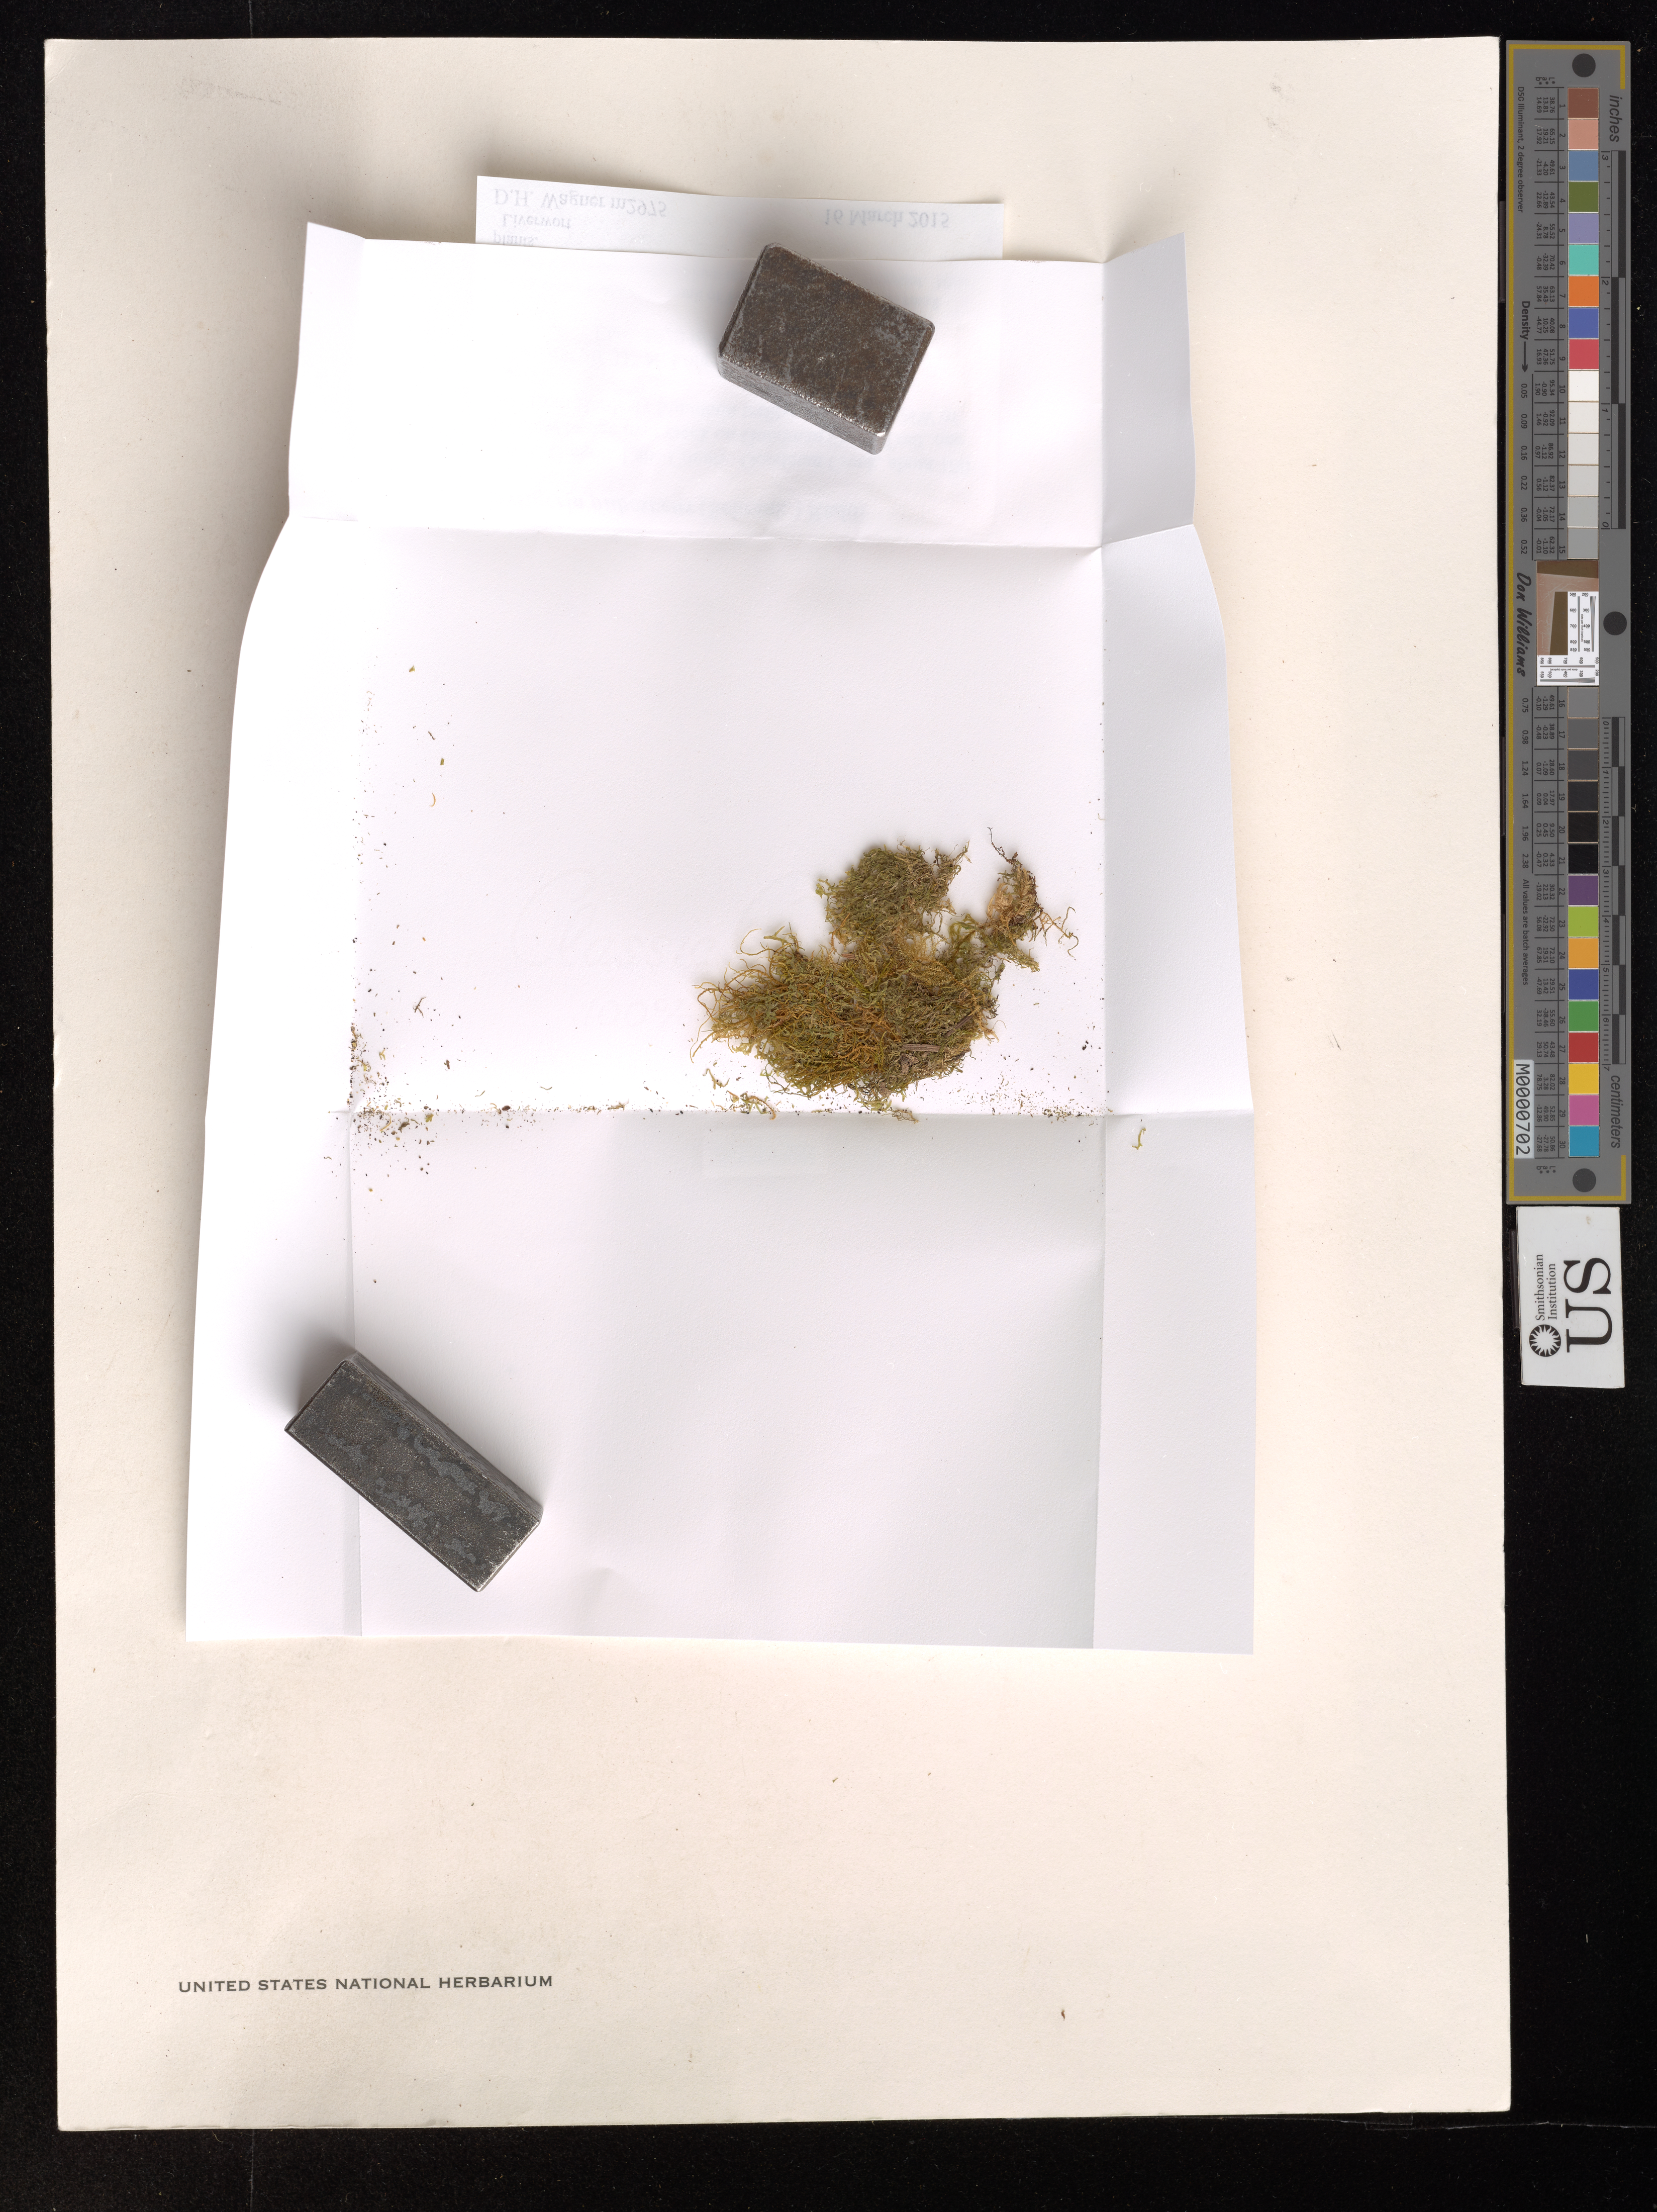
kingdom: Plantae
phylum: Marchantiophyta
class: Jungermanniopsida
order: Metzgeriales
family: Metzgeriaceae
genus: Metzgeria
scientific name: Metzgeria pubescens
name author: (Schrank) Raddi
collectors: D. H. Wagner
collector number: m2975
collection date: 2015-03-16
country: United States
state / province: Oregon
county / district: Lane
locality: Lane County: Goodman Creek, about 100 m below bridge over creek on Goodman Creek Trail, one mile from Hardesty Mountain trailhead, 13 miles NW of Oakridge.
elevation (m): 311